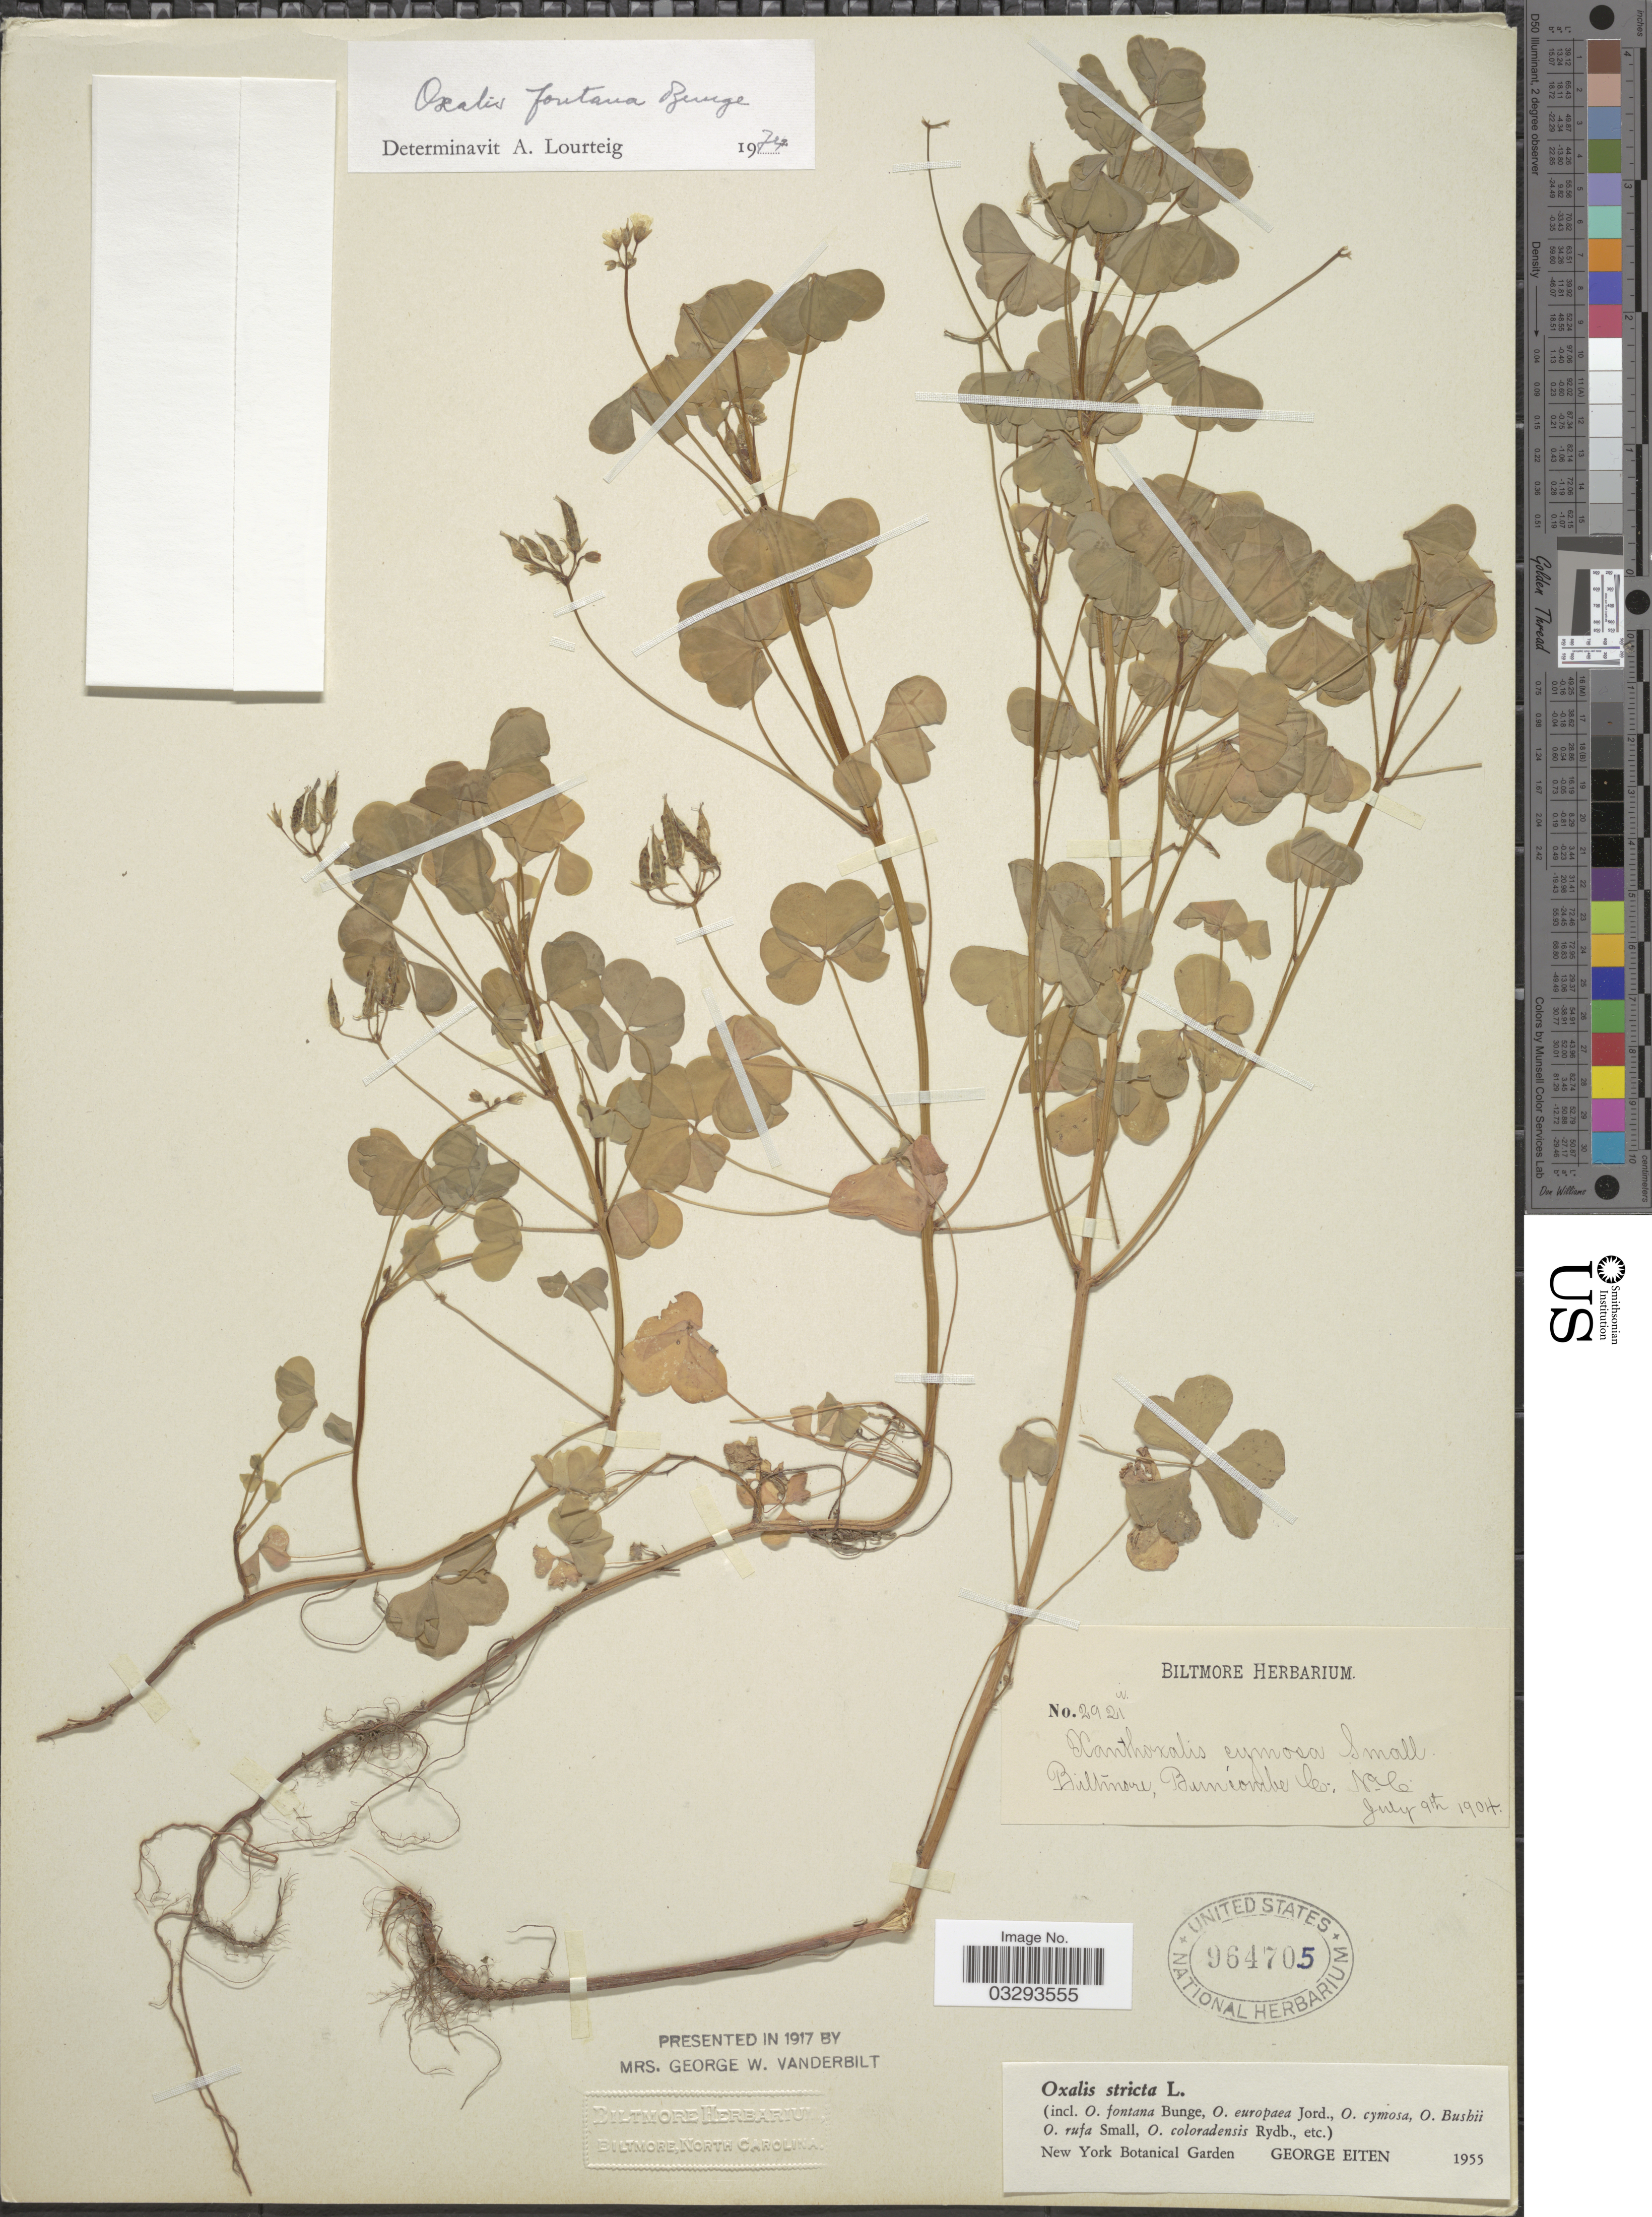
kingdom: Plantae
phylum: Tracheophyta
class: Magnoliopsida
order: Oxalidales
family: Oxalidaceae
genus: Oxalis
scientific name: Oxalis fontana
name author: Bunge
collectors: ex herb. Biltmore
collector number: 2921i*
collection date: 1904-07-09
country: United States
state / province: North Carolina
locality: Biltmore, Buncombe Co.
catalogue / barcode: US 964705